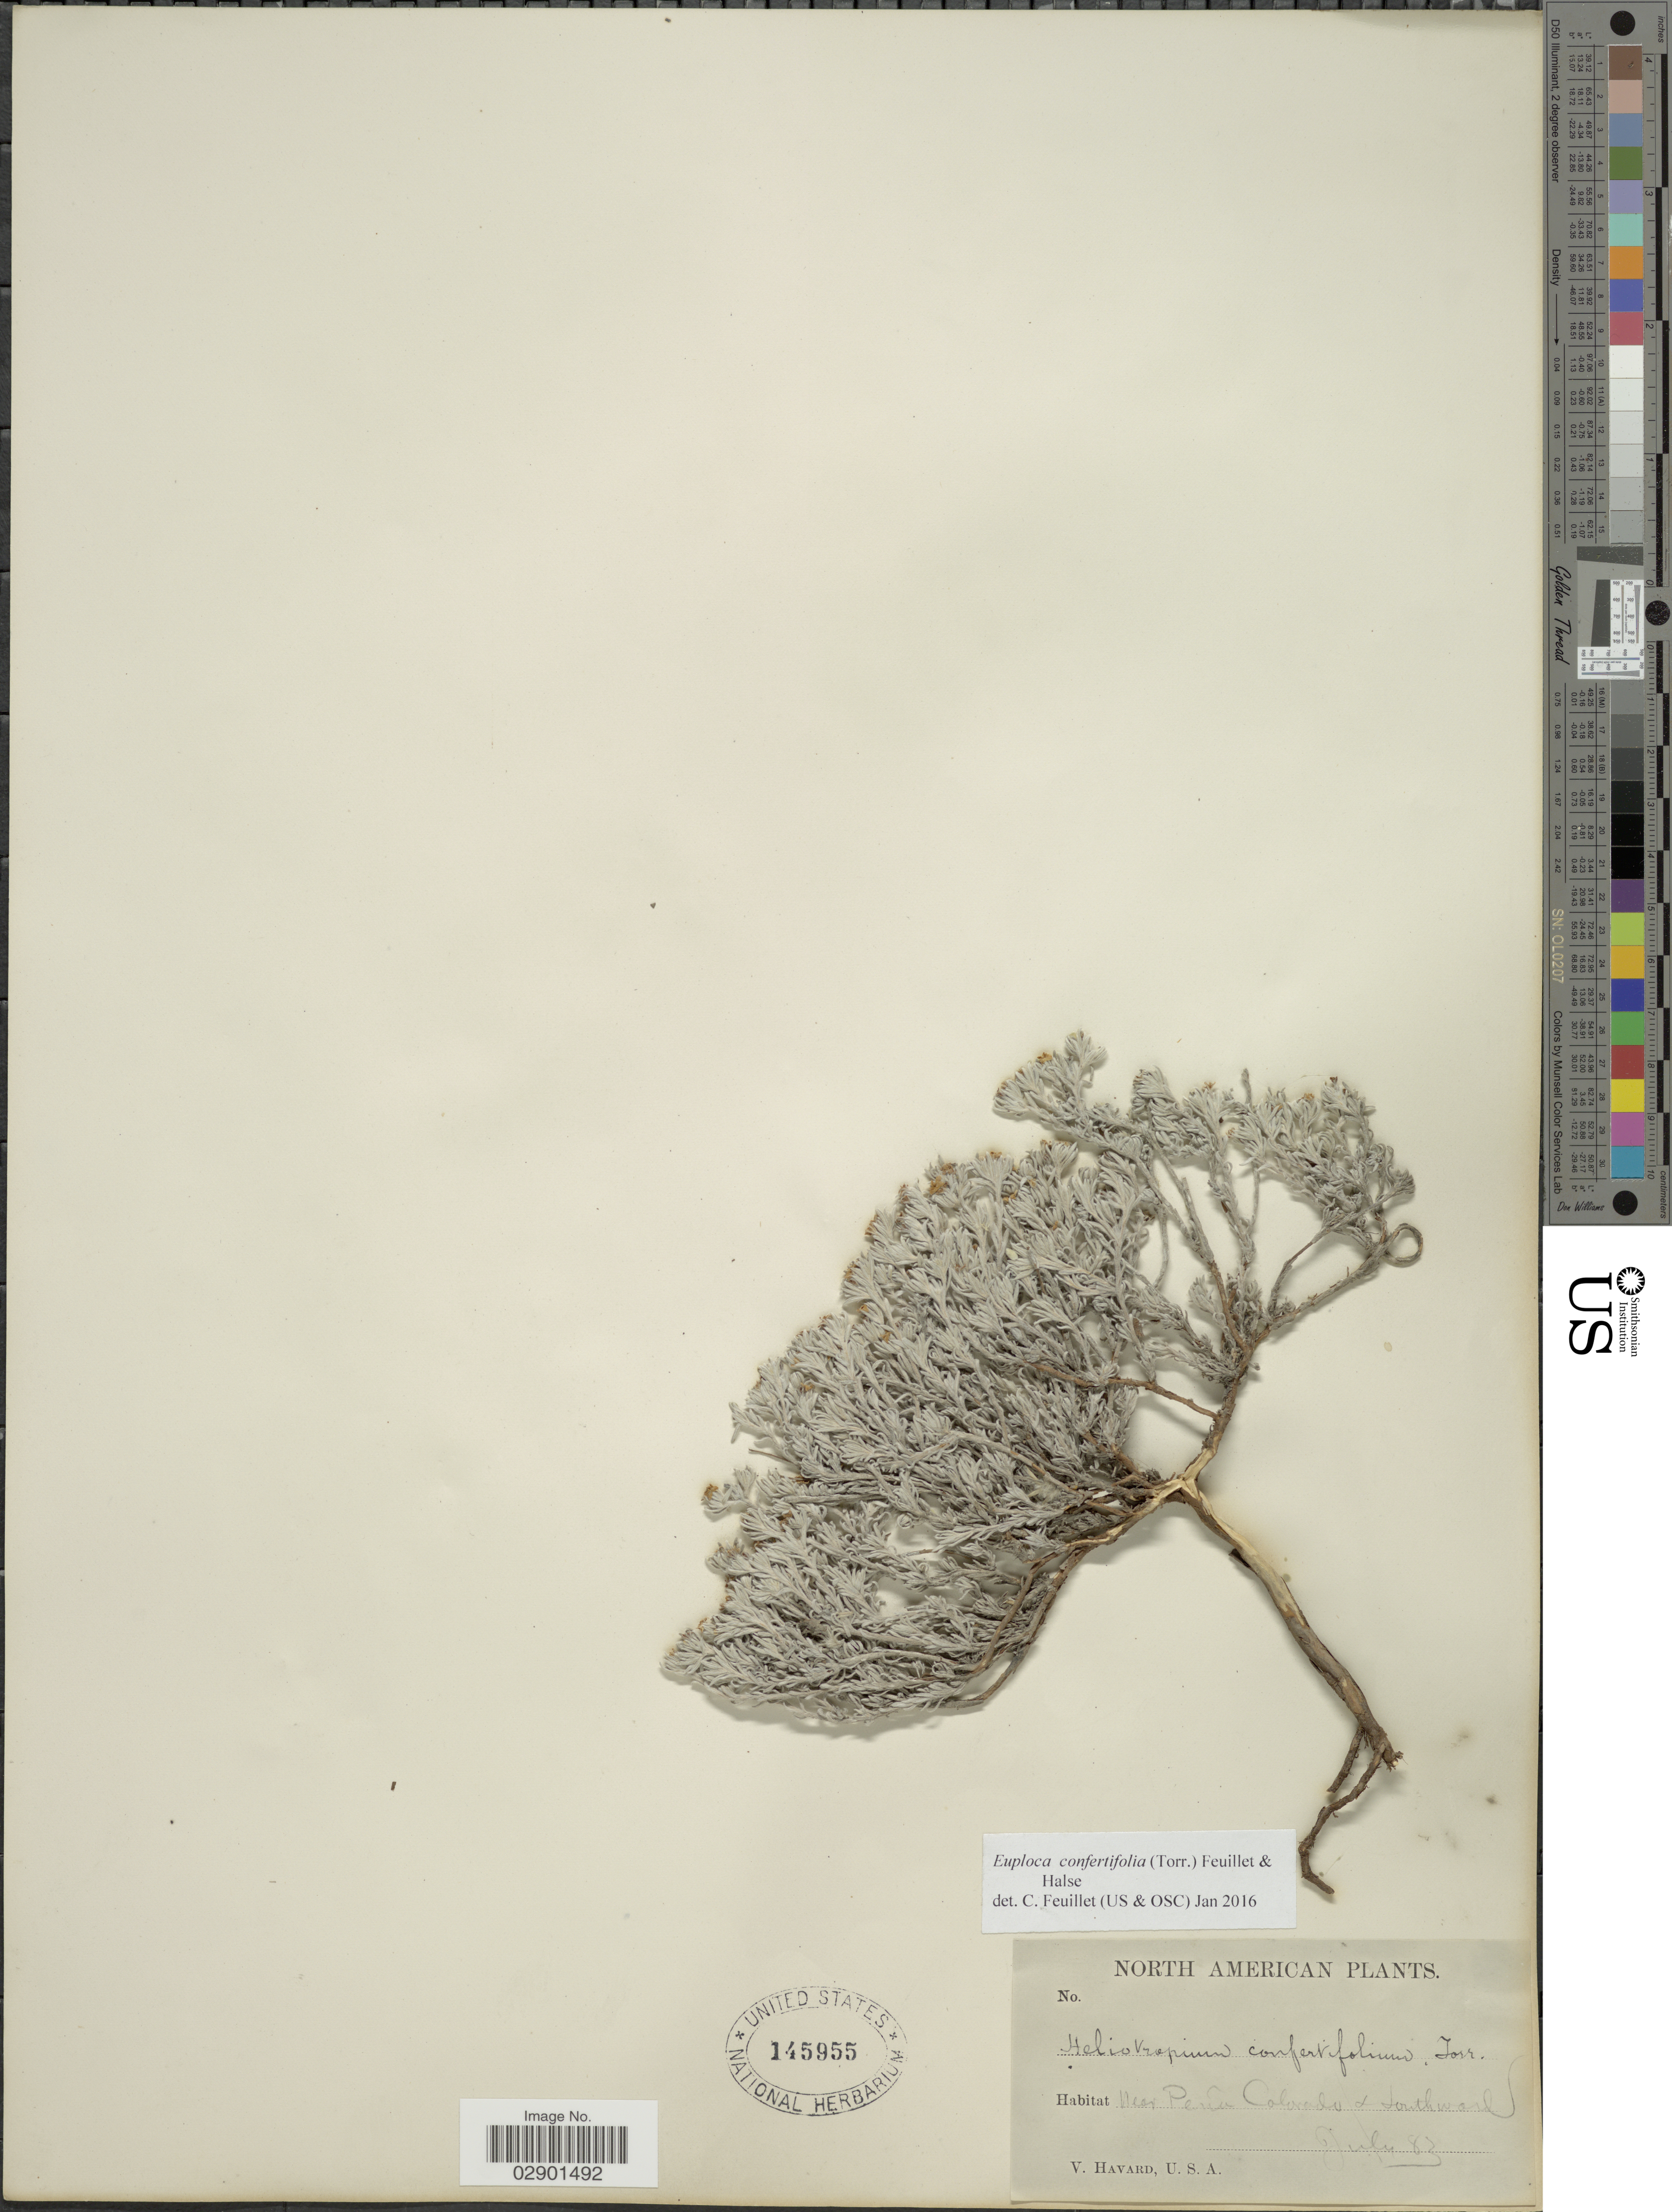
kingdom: Plantae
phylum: Tracheophyta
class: Magnoliopsida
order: Boraginales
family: Heliotropiaceae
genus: Euploca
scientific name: Euploca confertifolium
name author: (Torr.) Feuillet & Halse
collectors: V. Havard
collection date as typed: Transcribed d/m/y: /7/83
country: United States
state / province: Colorado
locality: Near Peña Colorado & Southward.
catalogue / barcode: US 145955